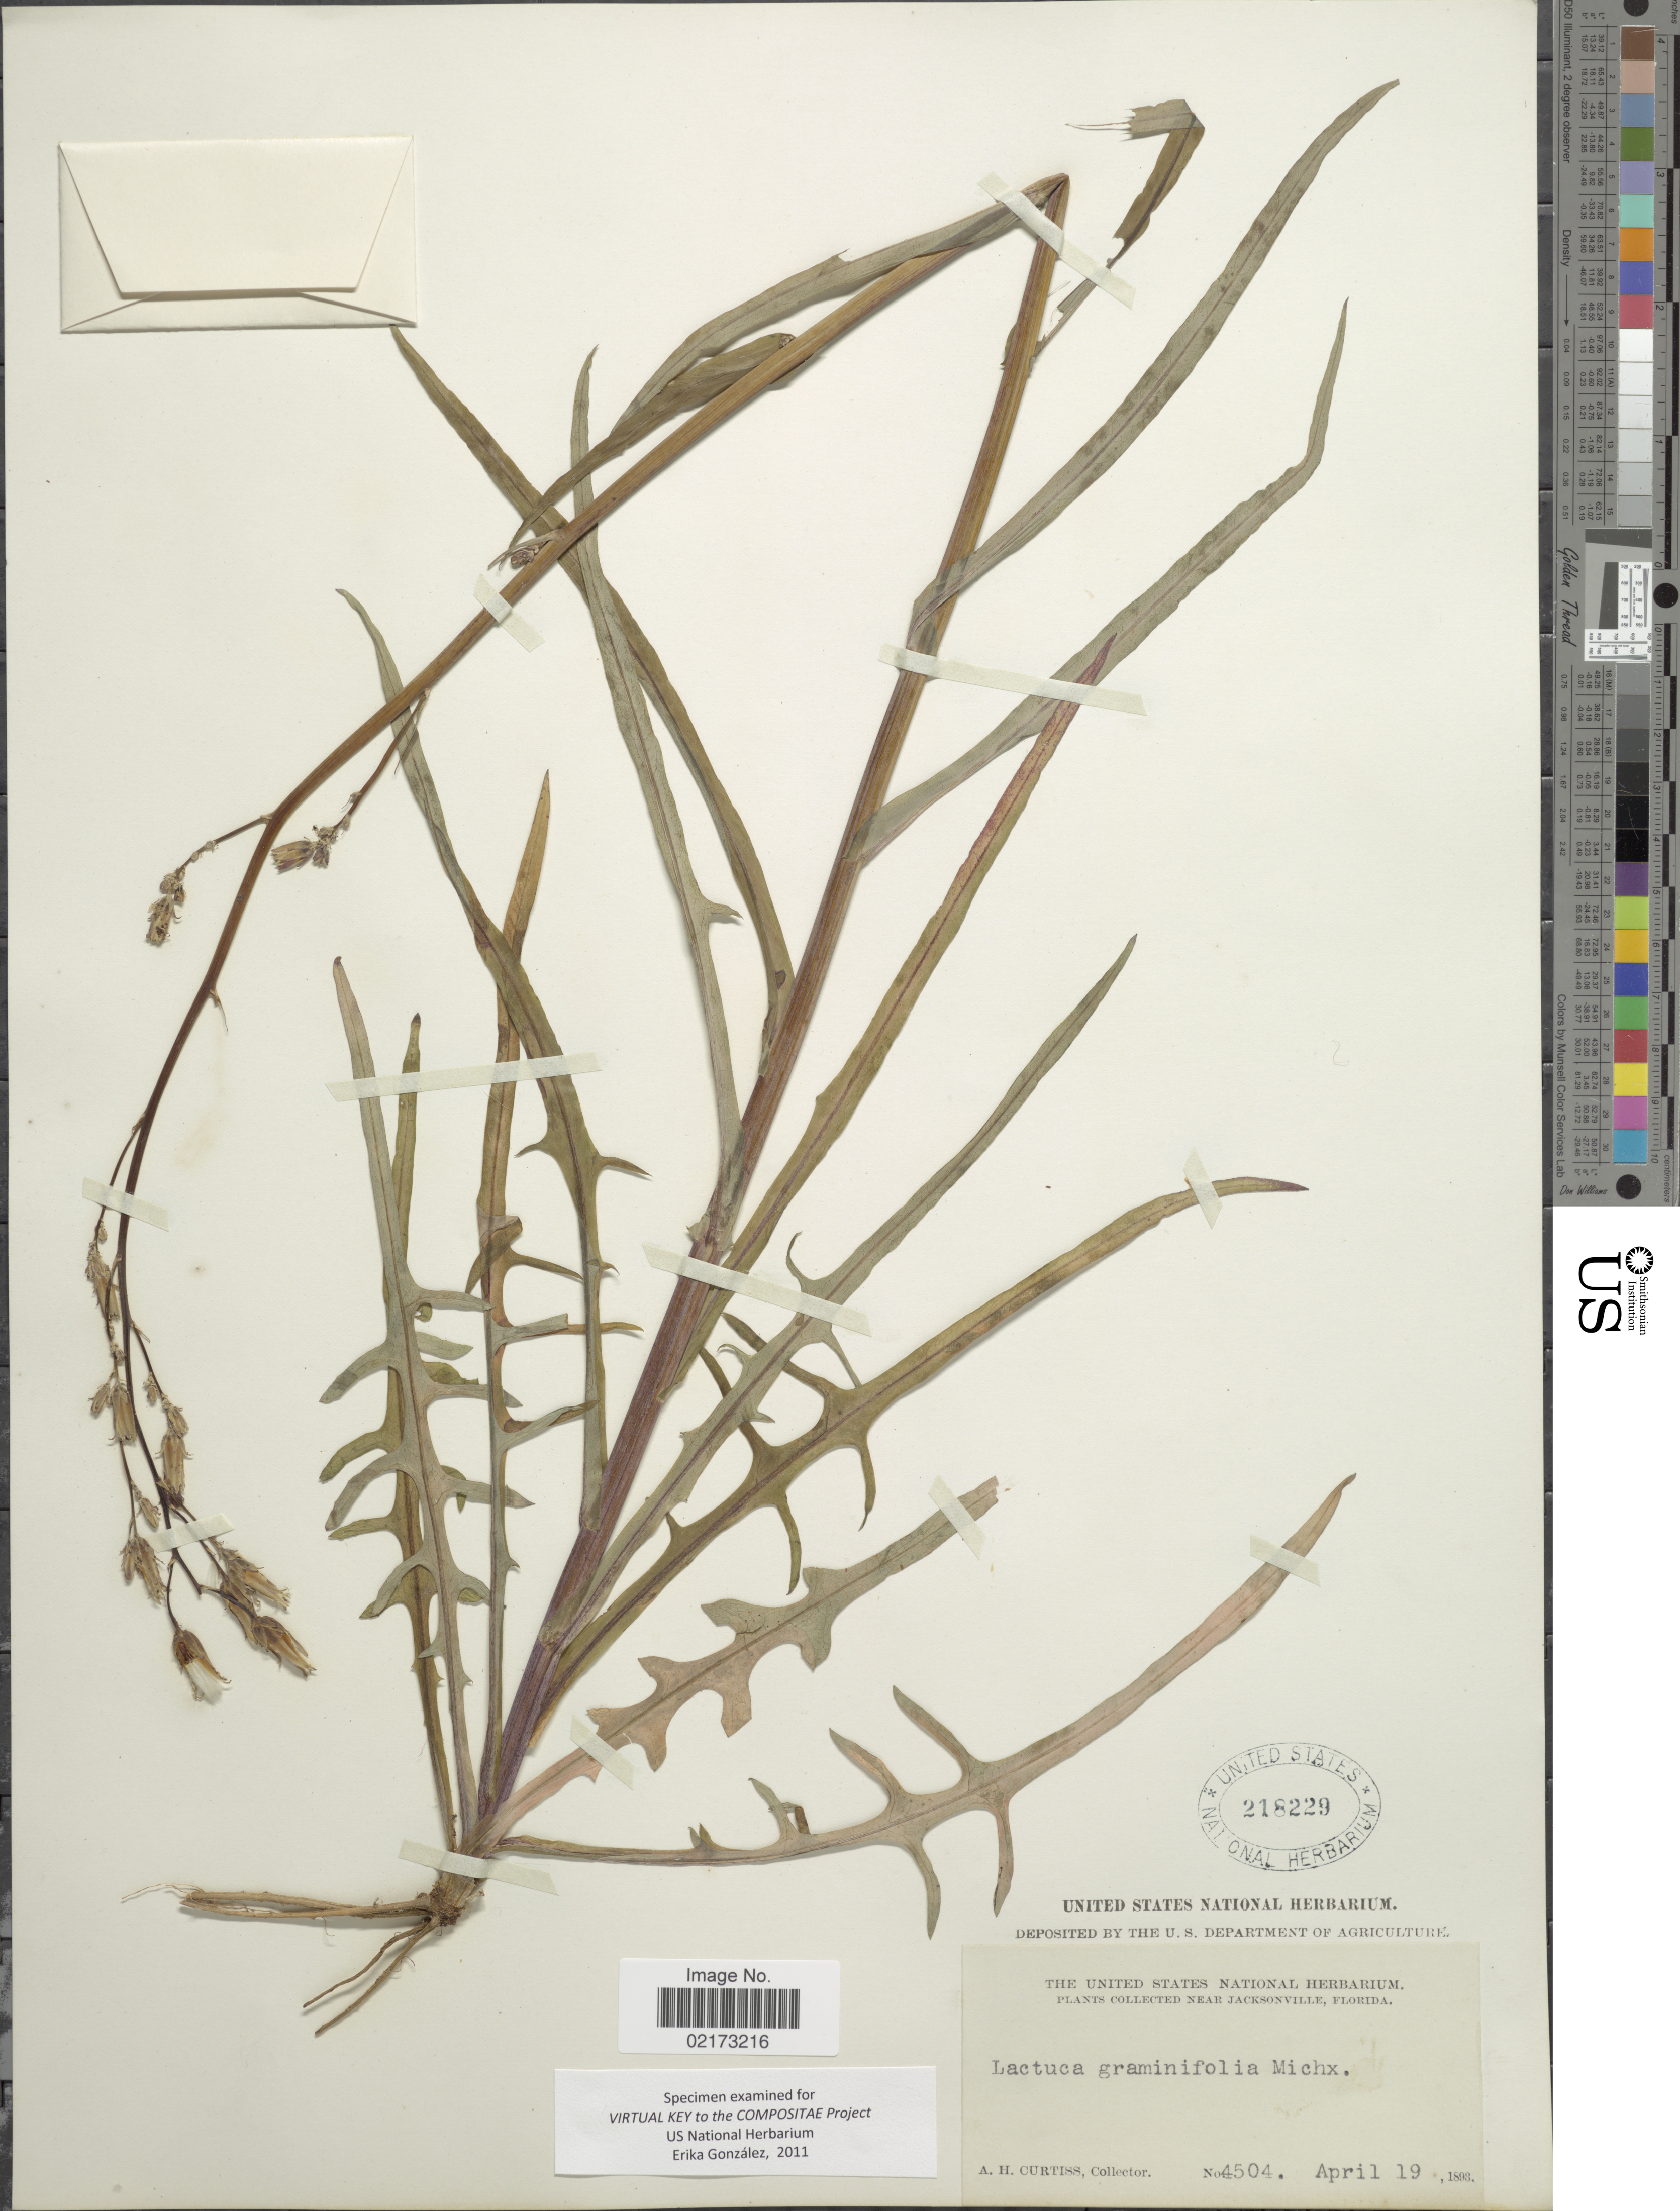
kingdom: Plantae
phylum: Tracheophyta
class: Magnoliopsida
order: Asterales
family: Asteraceae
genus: Lactuca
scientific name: Lactuca graminifolia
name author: Michx.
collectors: A. H. Curtiss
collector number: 4504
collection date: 1893-04-19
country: United States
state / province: Florida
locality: Near Jacksonville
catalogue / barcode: US 218229